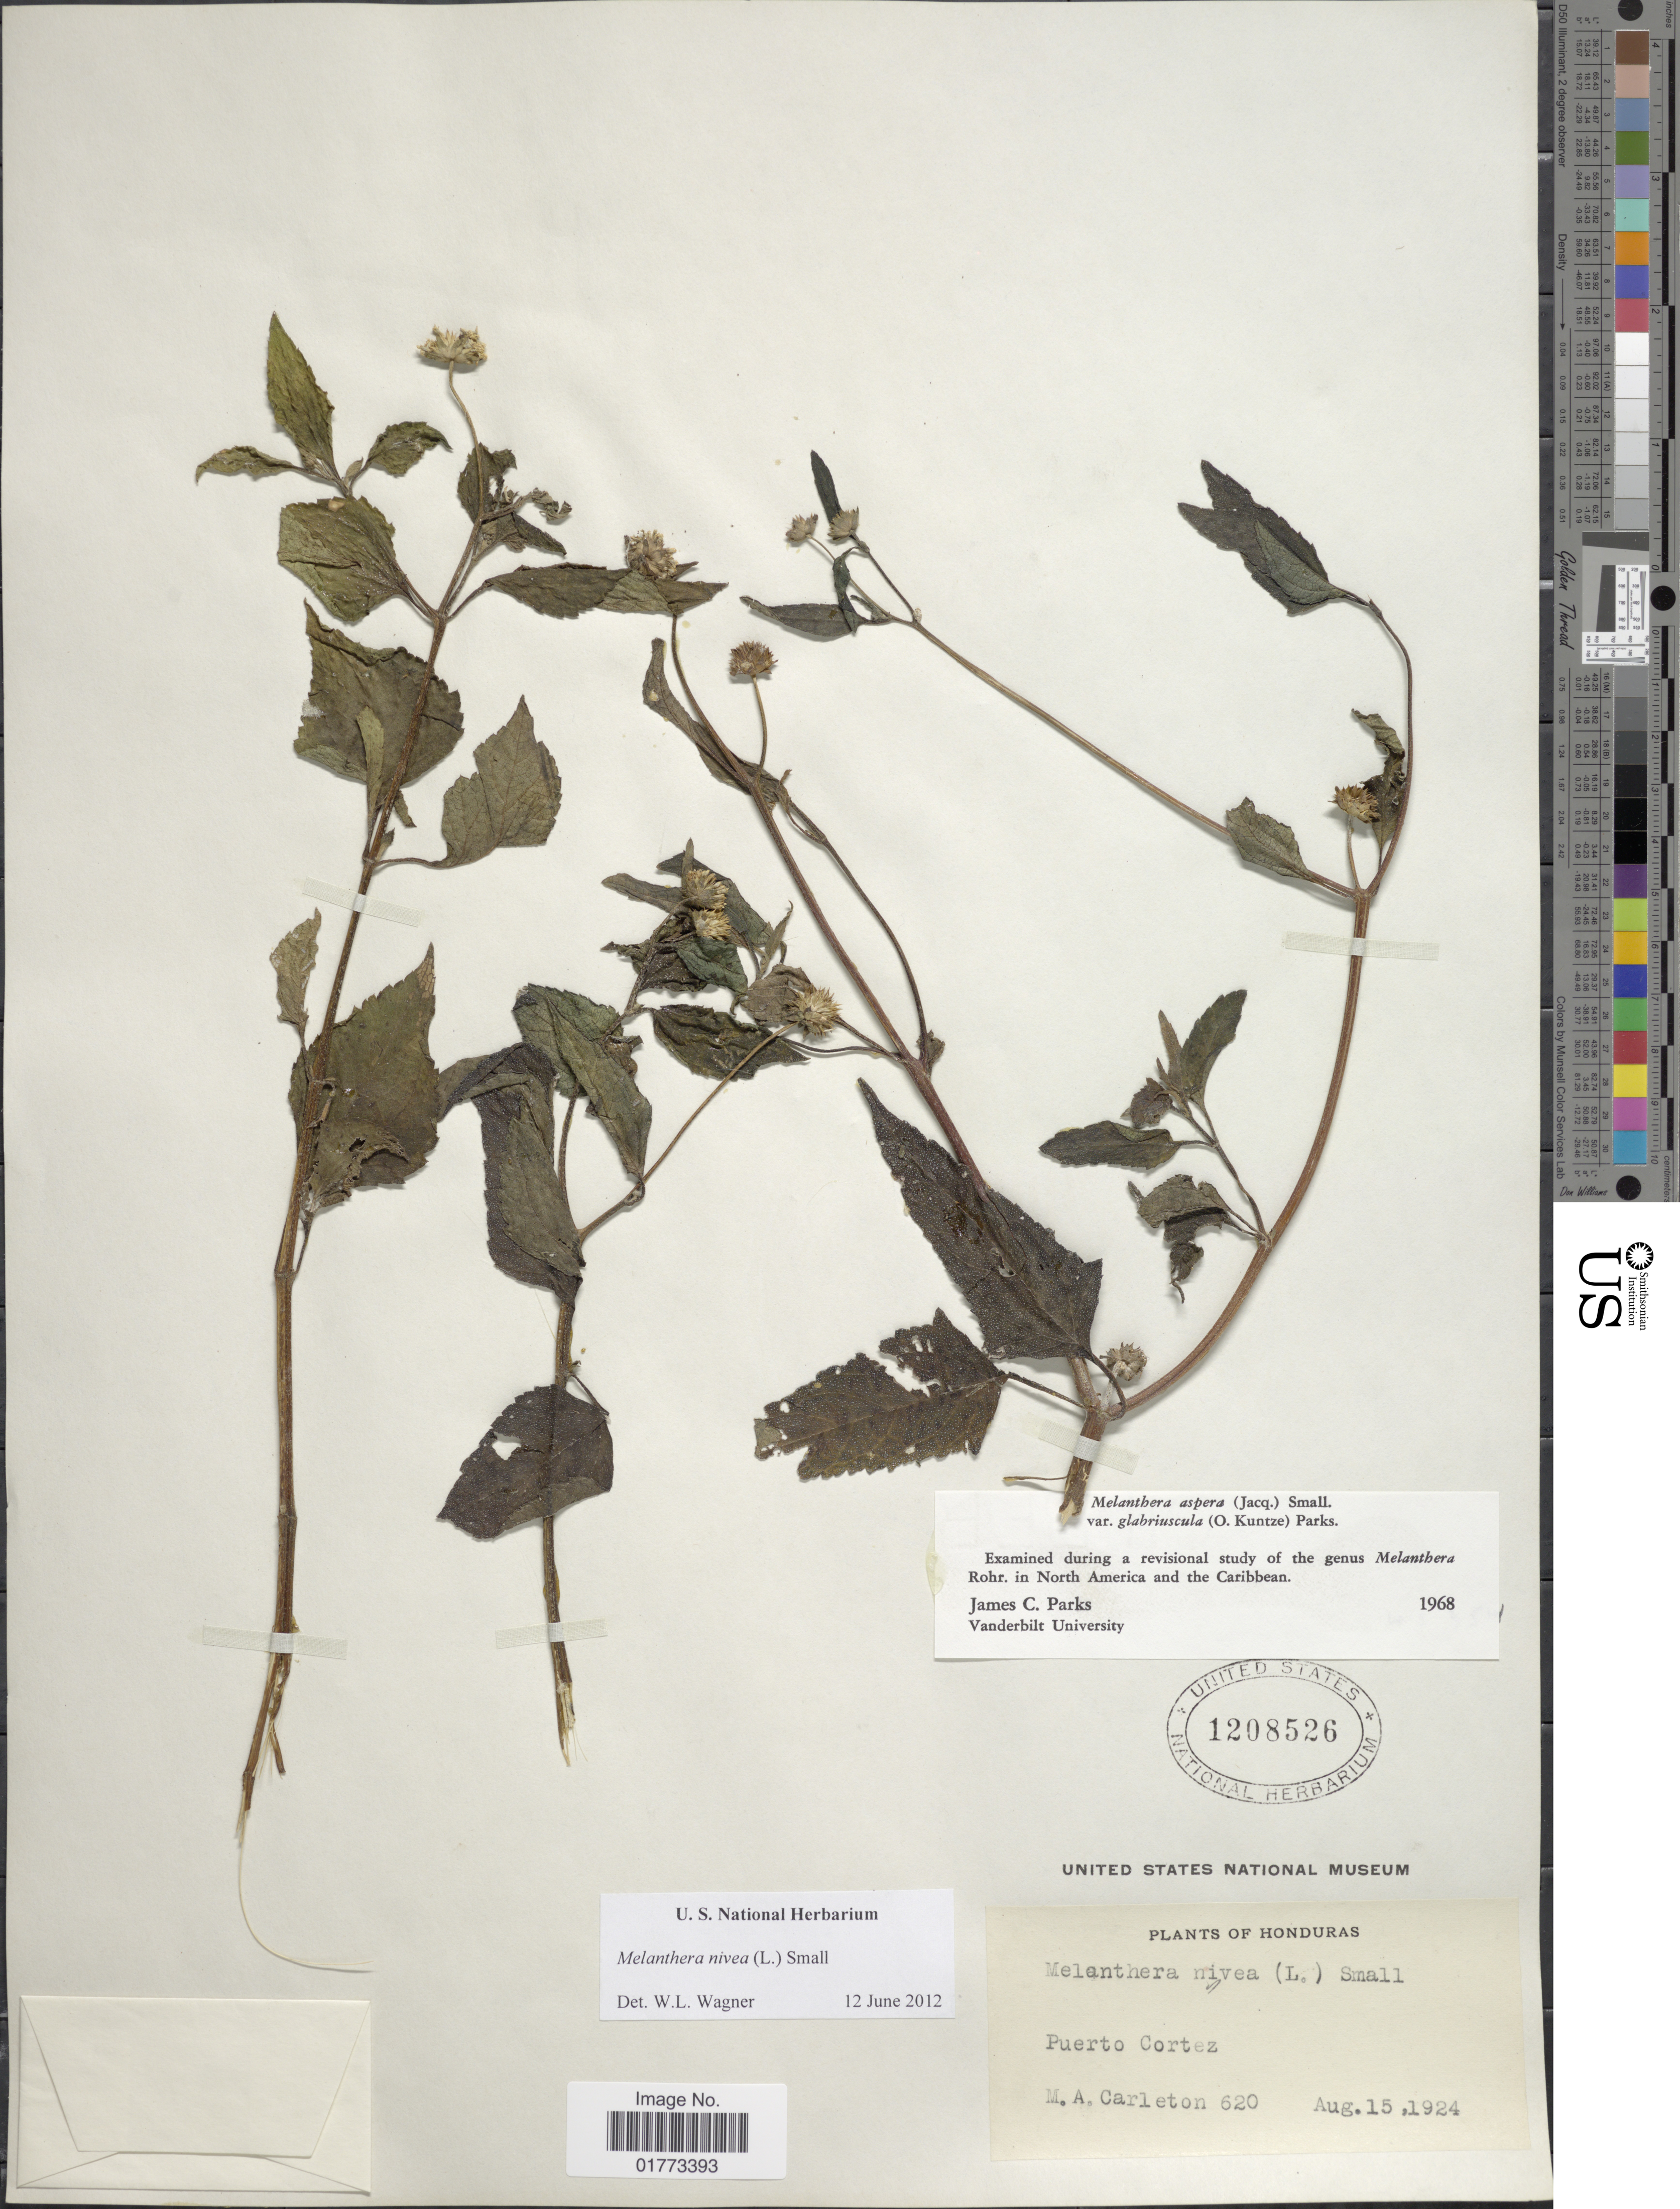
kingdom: Plantae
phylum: Tracheophyta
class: Magnoliopsida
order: Asterales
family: Asteraceae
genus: Melanthera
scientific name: Melanthera nivea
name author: (L.) Small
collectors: M. A. Carleton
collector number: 620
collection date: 1924-08-15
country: Honduras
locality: Puerto Cortez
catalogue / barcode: US 1208526